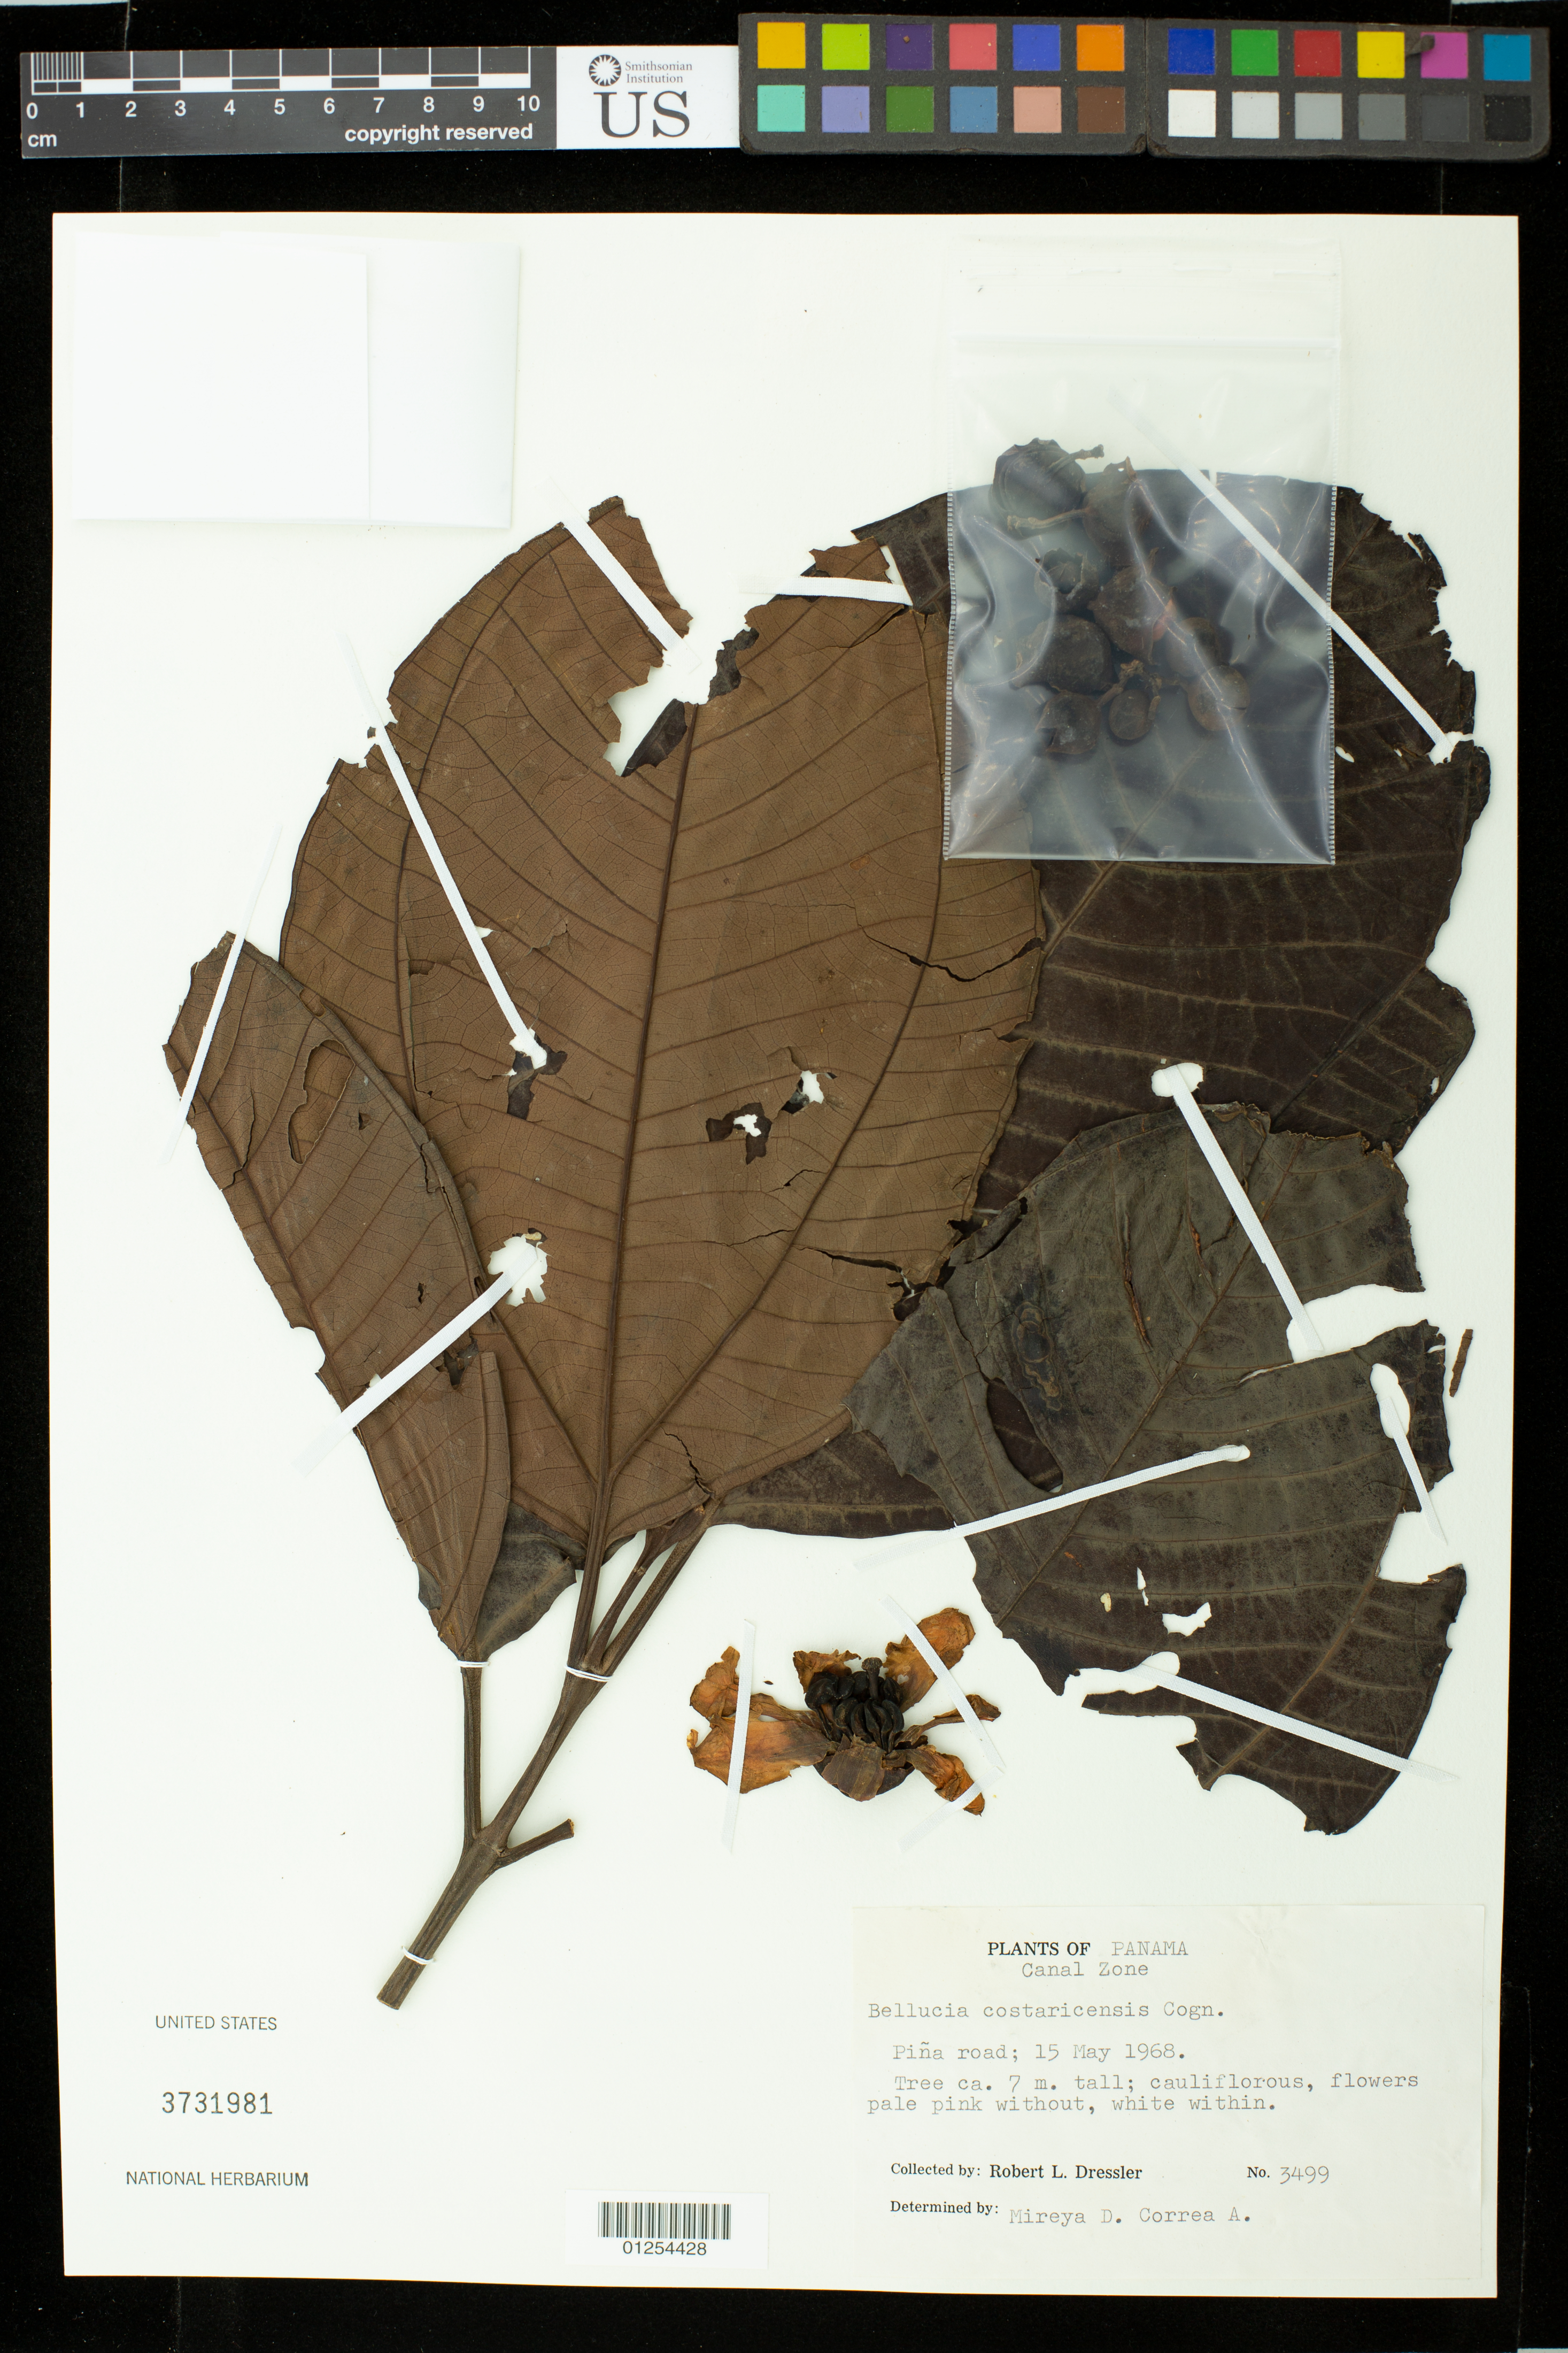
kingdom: Plantae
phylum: Tracheophyta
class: Magnoliopsida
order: Myrtales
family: Melastomataceae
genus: Bellucia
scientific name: Bellucia pentamera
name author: Naudin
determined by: Renner, S. S.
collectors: R. Dressler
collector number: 3499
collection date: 1968-05-15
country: Panama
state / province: Colón / Panamá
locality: Canal Zone, Piña road.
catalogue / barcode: US 3731981